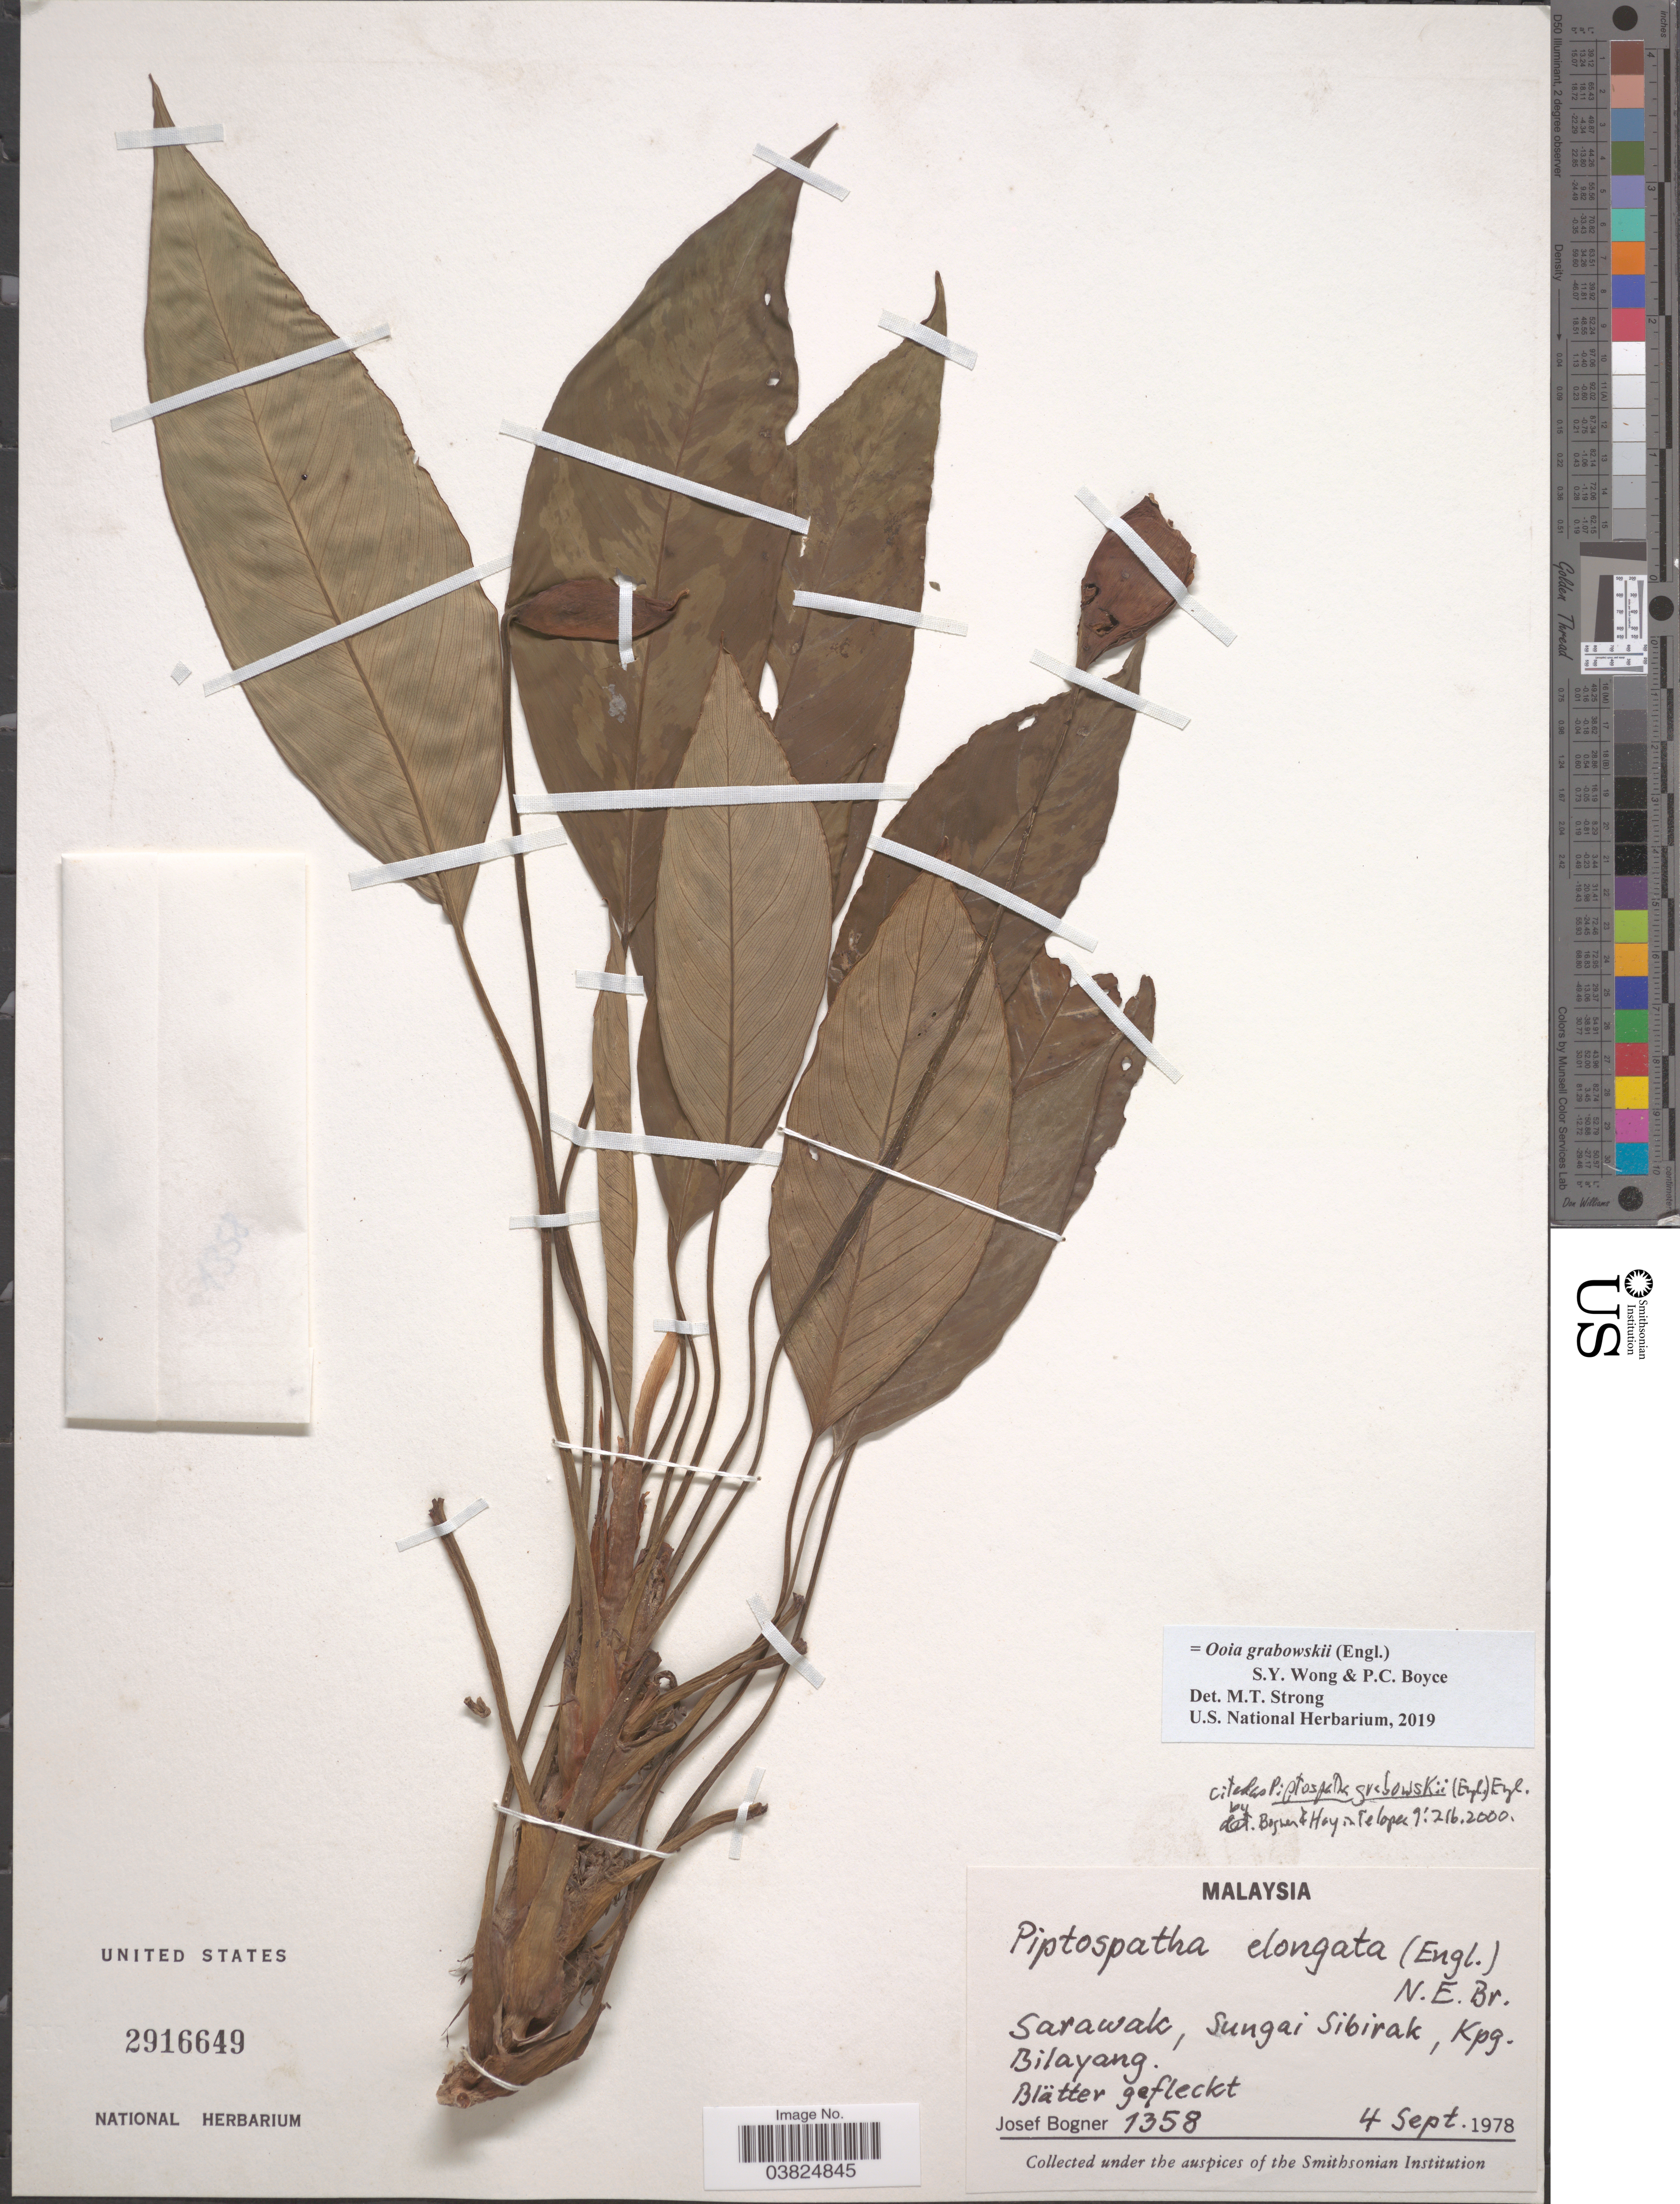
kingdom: Plantae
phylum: Tracheophyta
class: Liliopsida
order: Alismatales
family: Araceae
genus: Ooia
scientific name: Ooia grabowskii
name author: (Engl.) S.Y. Wong & P.C. Boyce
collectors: J. Bogner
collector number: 1358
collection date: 1978-09-04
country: Malaysia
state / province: Sarawak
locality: Sungai Sibirak, Kpg. Bilayang.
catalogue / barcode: US 2916649